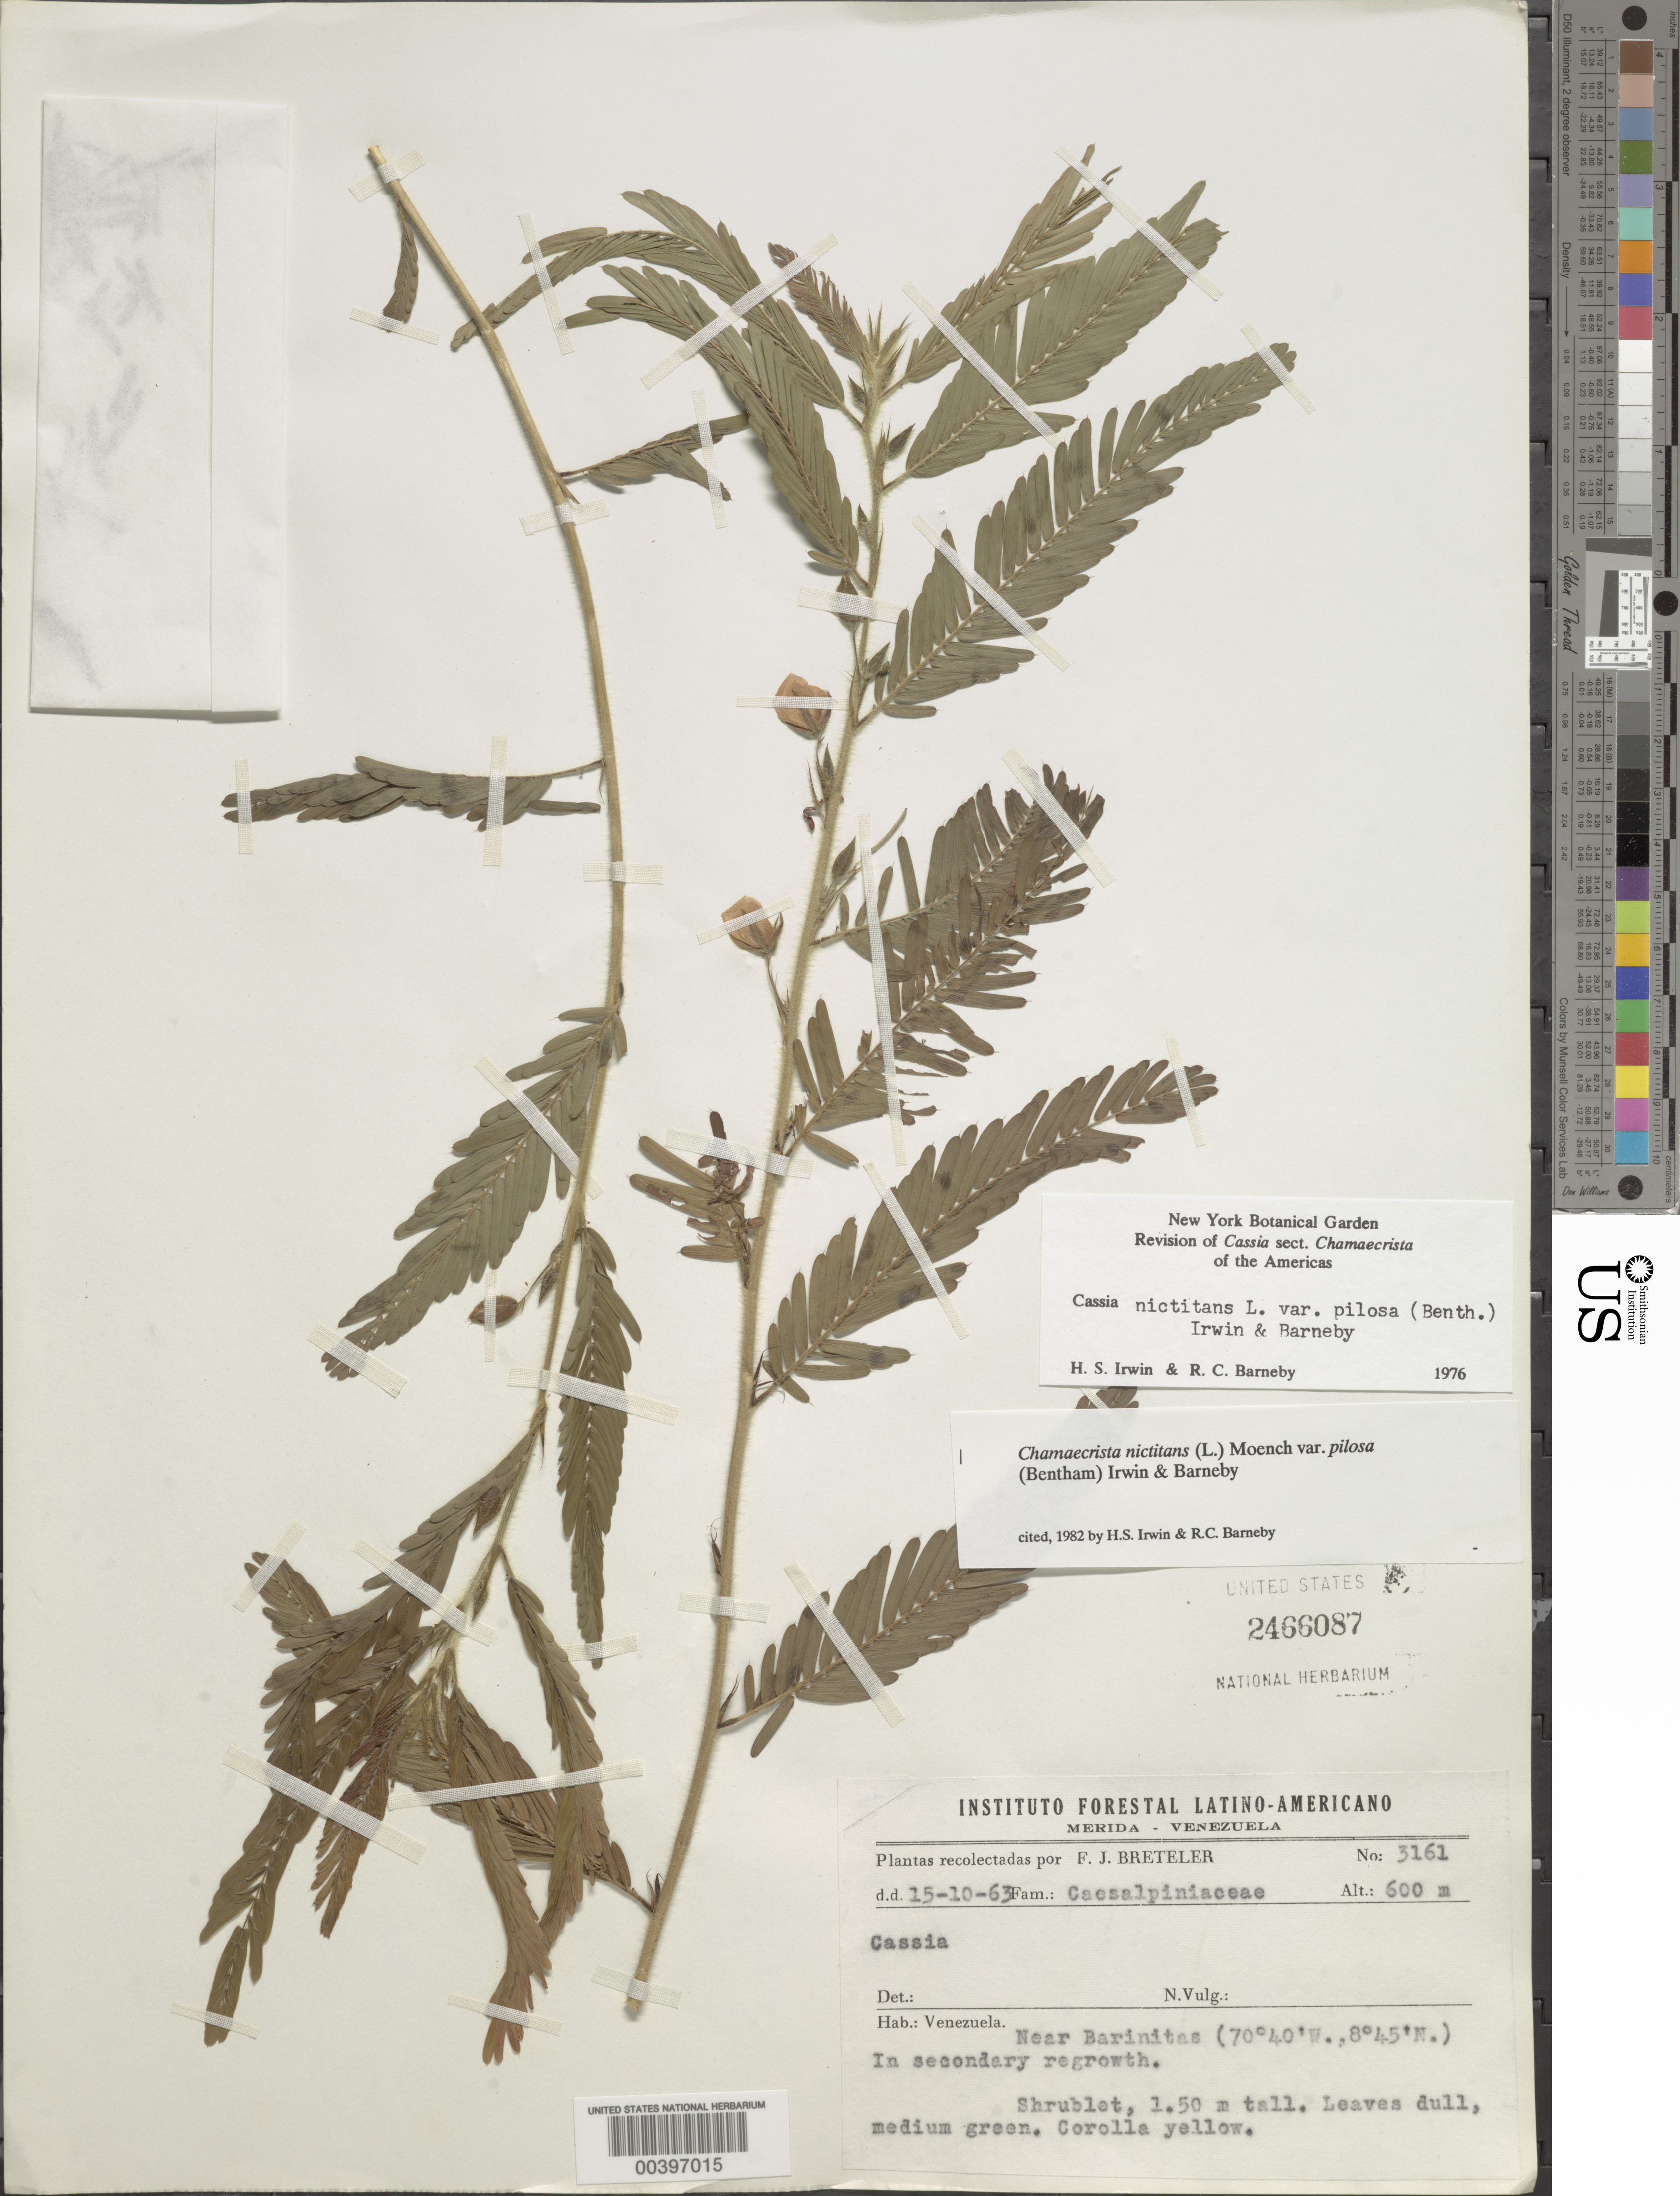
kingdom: Plantae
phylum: Tracheophyta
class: Magnoliopsida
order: Fabales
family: Fabaceae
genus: Chamaecrista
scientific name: Chamaecrista nictitans var. pilosa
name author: (Benth.) H.S. Irwin & Barneby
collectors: F. J. Breteler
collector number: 3161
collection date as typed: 15 Oct 1963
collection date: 1963-10-15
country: Venezuela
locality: Near barinitas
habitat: In secondary regrowth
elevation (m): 600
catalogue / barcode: US 2466087